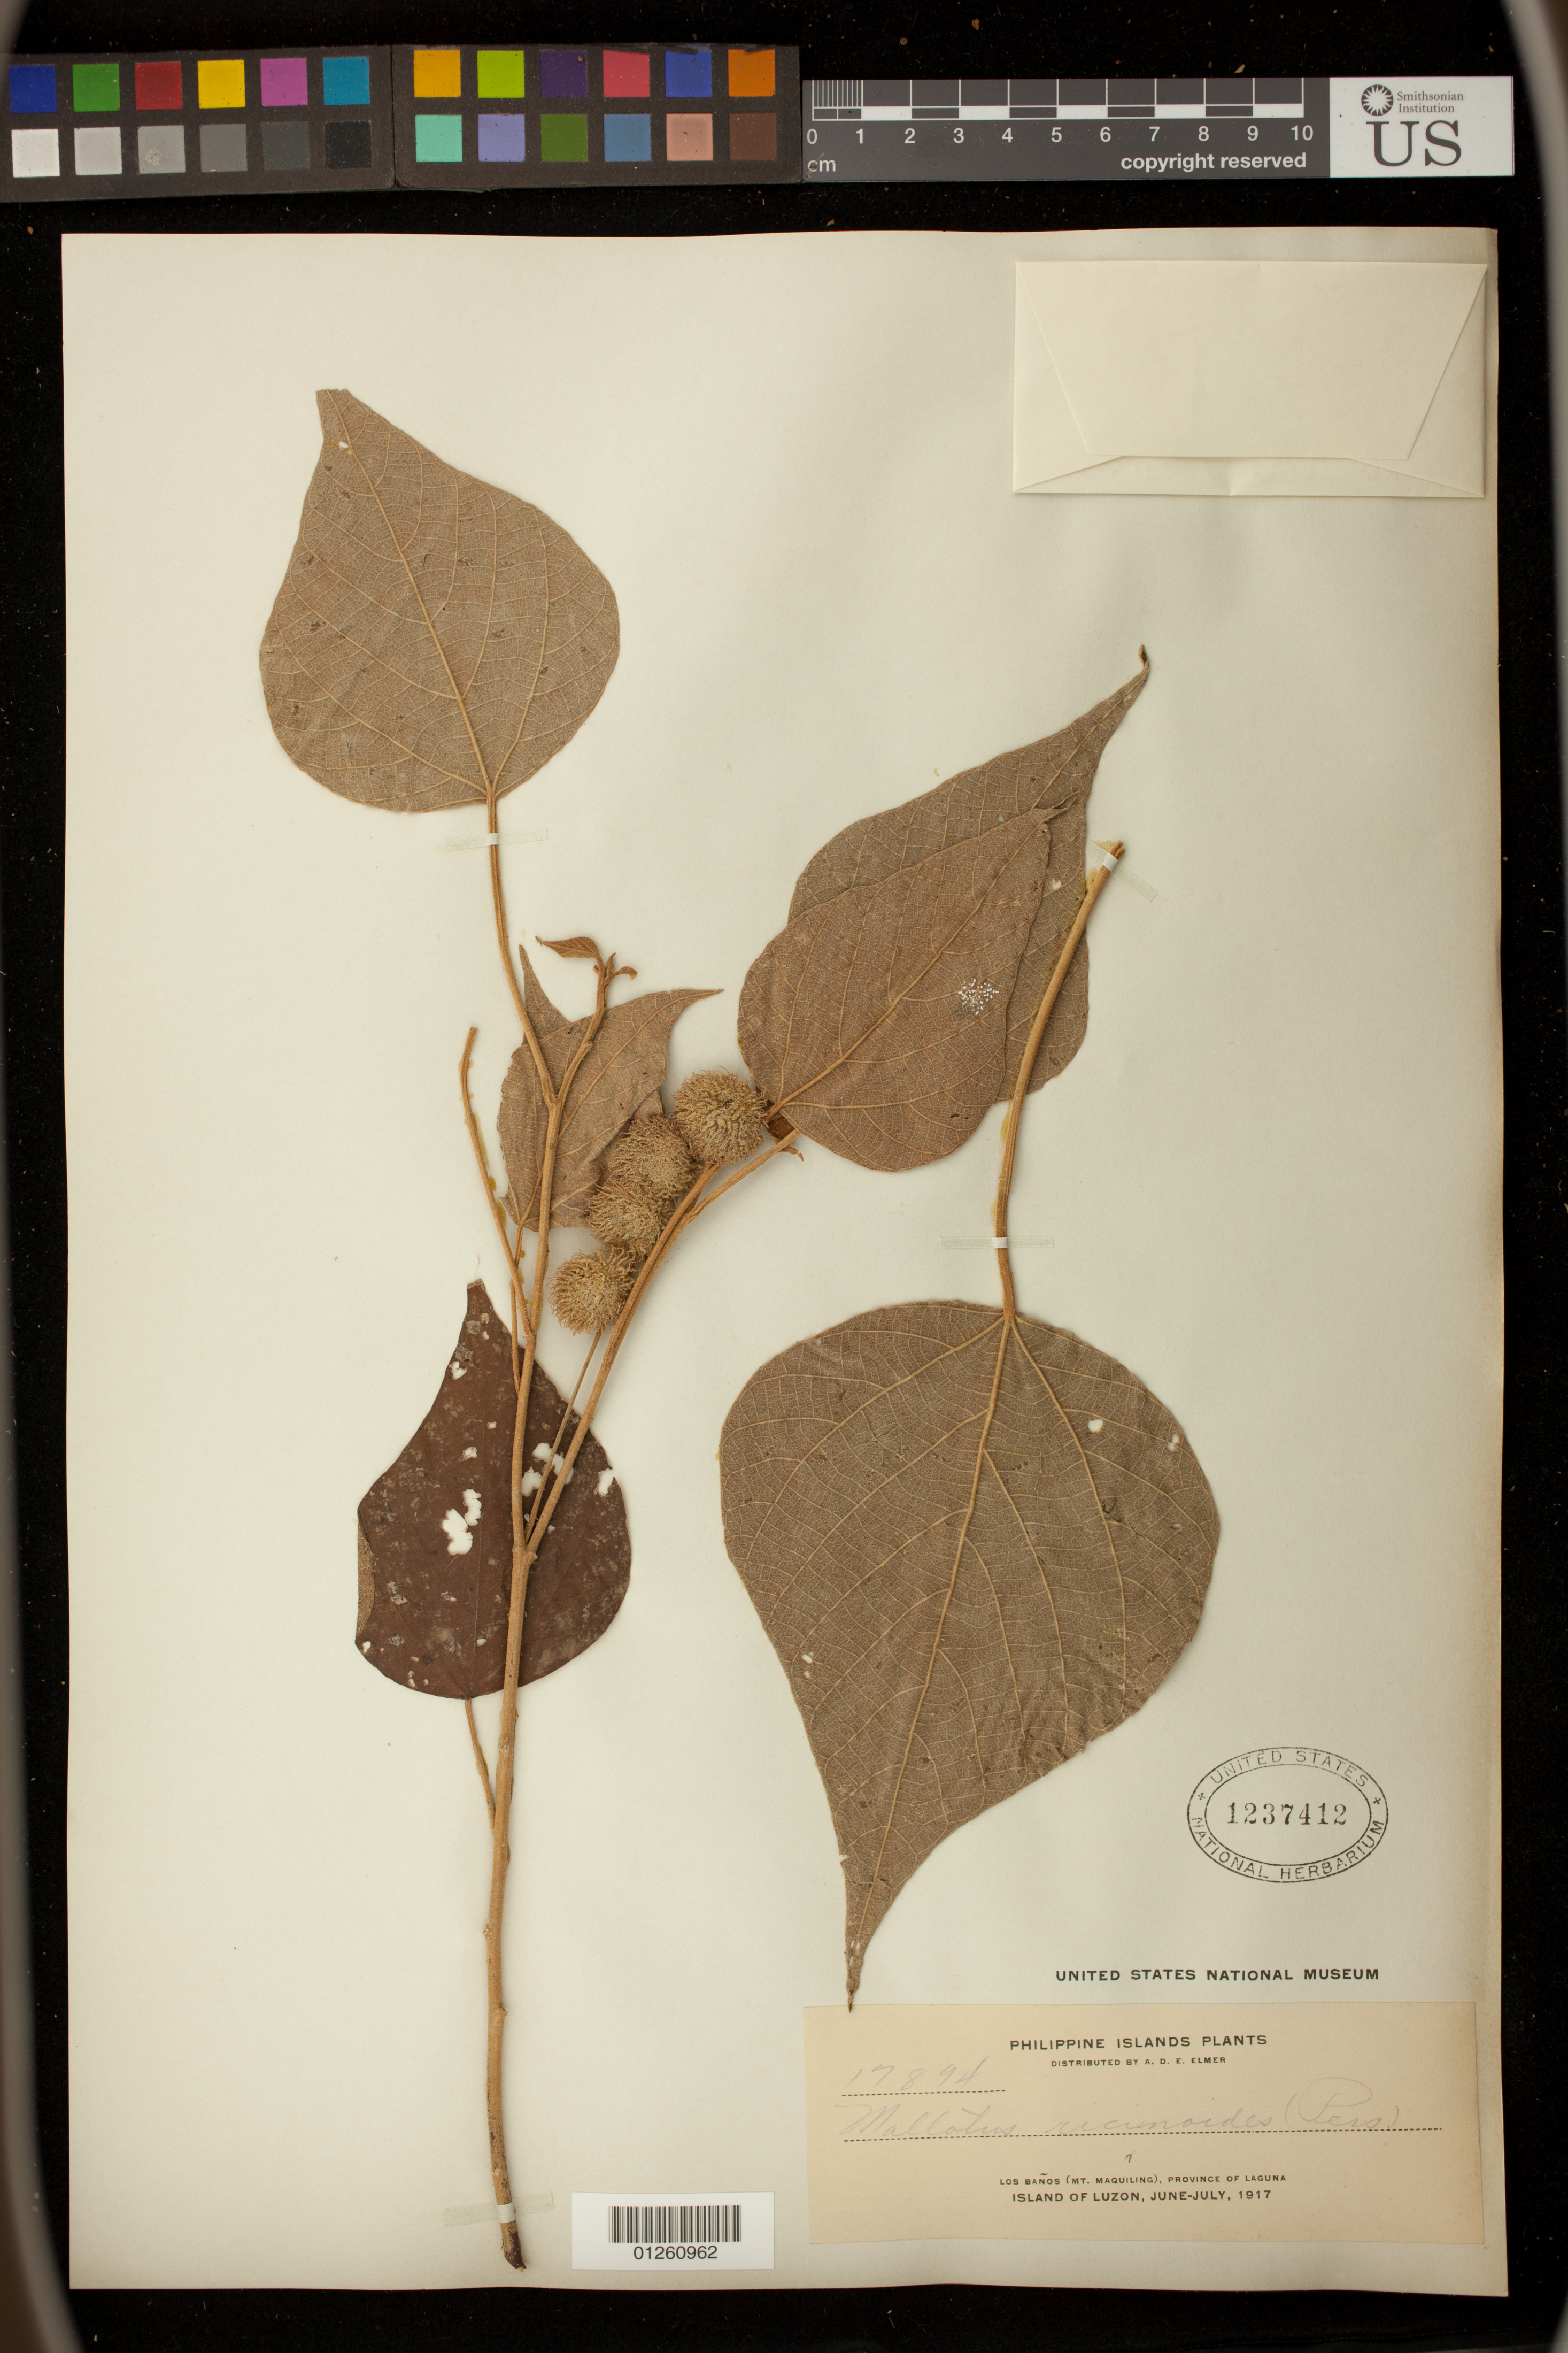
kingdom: Plantae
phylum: Tracheophyta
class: Magnoliopsida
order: Malpighiales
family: Euphorbiaceae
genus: Mallotus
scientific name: Mallotus ricinoides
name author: (Pers.) Müll. Arg.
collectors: A. D. E. Elmer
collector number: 17894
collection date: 1917-06/1917-07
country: Philippines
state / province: Calabarzon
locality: Los Banos (Mt. Maquiling) Province of Laguna Island of Luzon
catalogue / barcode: US 1237412